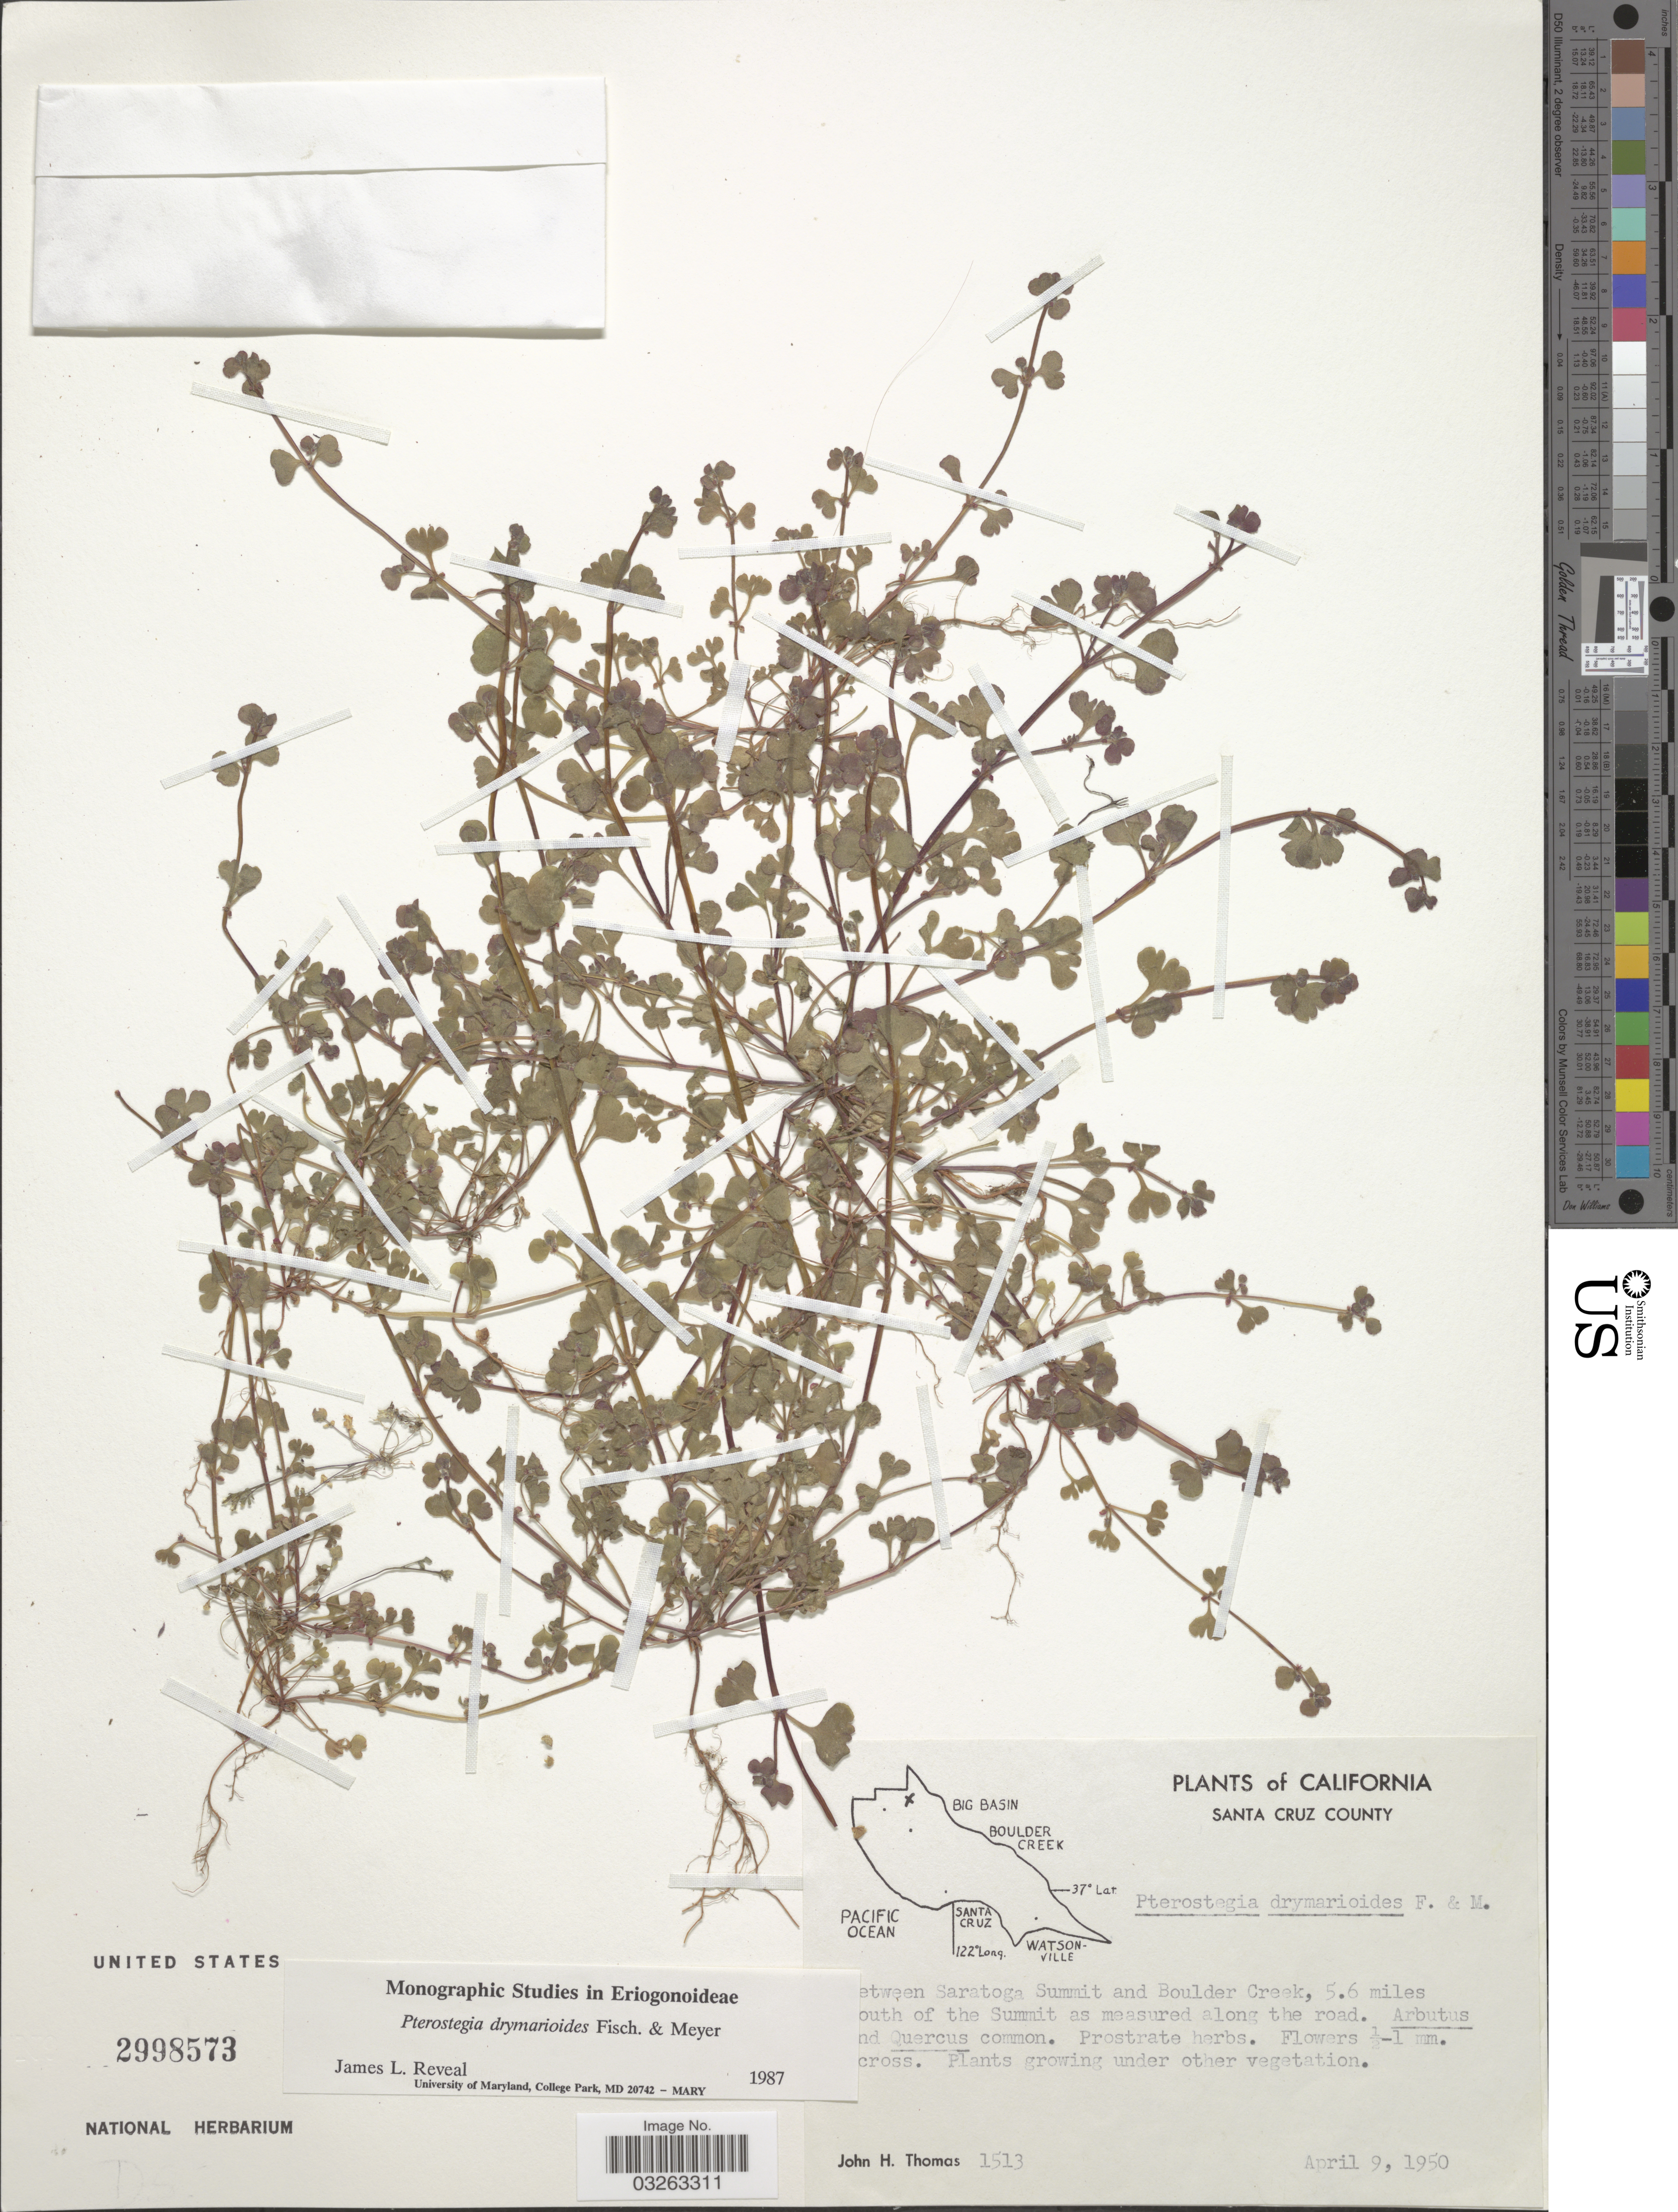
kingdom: Plantae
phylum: Tracheophyta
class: Magnoliopsida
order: Caryophyllales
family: Polygonaceae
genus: Pterostegia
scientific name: Pterostegia drymarioides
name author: Fisch. & C.A. Mey.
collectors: J. H. Thomas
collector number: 1513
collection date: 1950-04-09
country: United States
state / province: California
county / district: Santa Cruz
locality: Santa Cruz County. Between Saratoga Summit and Boulder Creek, 5.6 miles south of the Summit as measured along the road.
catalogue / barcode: US 2998573